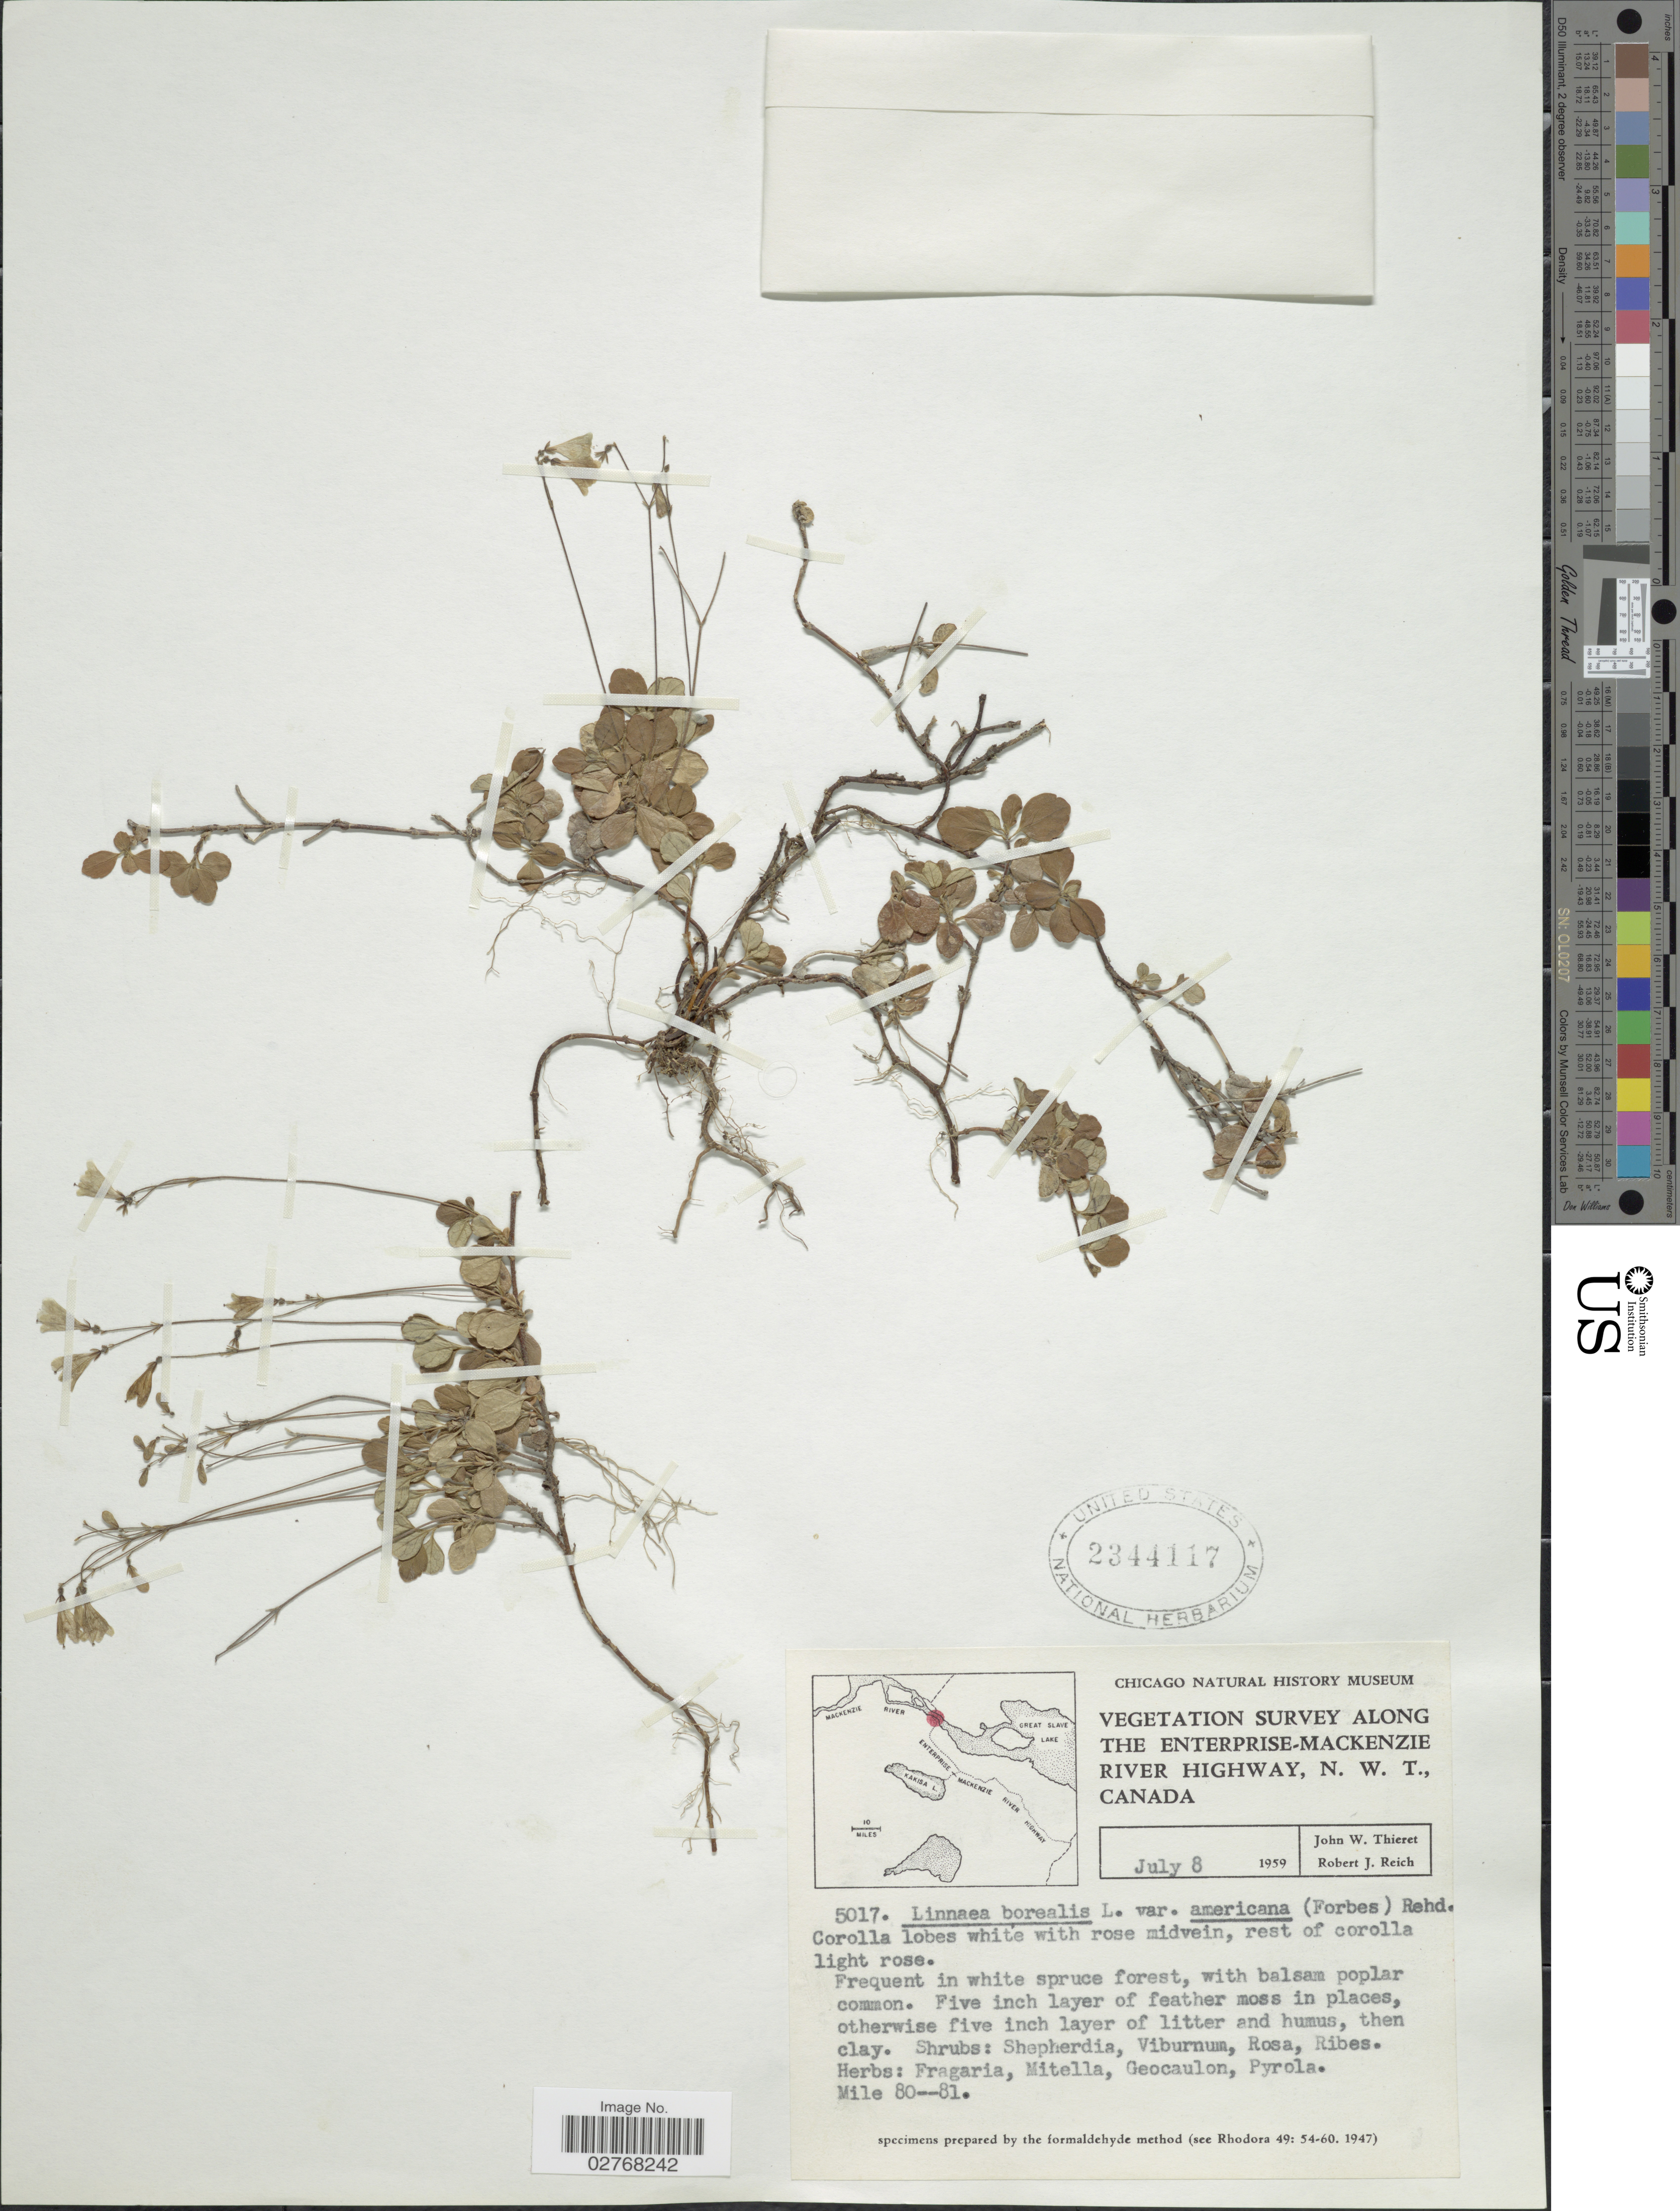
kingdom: Plantae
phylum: Tracheophyta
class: Magnoliopsida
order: Dipsacales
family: Caprifoliaceae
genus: Linnaea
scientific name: Linnaea borealis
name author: L.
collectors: J. W. Thieret & R. Reich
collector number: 5017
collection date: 1959-07-08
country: Canada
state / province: Northwest Territories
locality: The Enterprise-Mackenzie River Highway, N.W.T. Mile 80--81.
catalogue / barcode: US 2344117